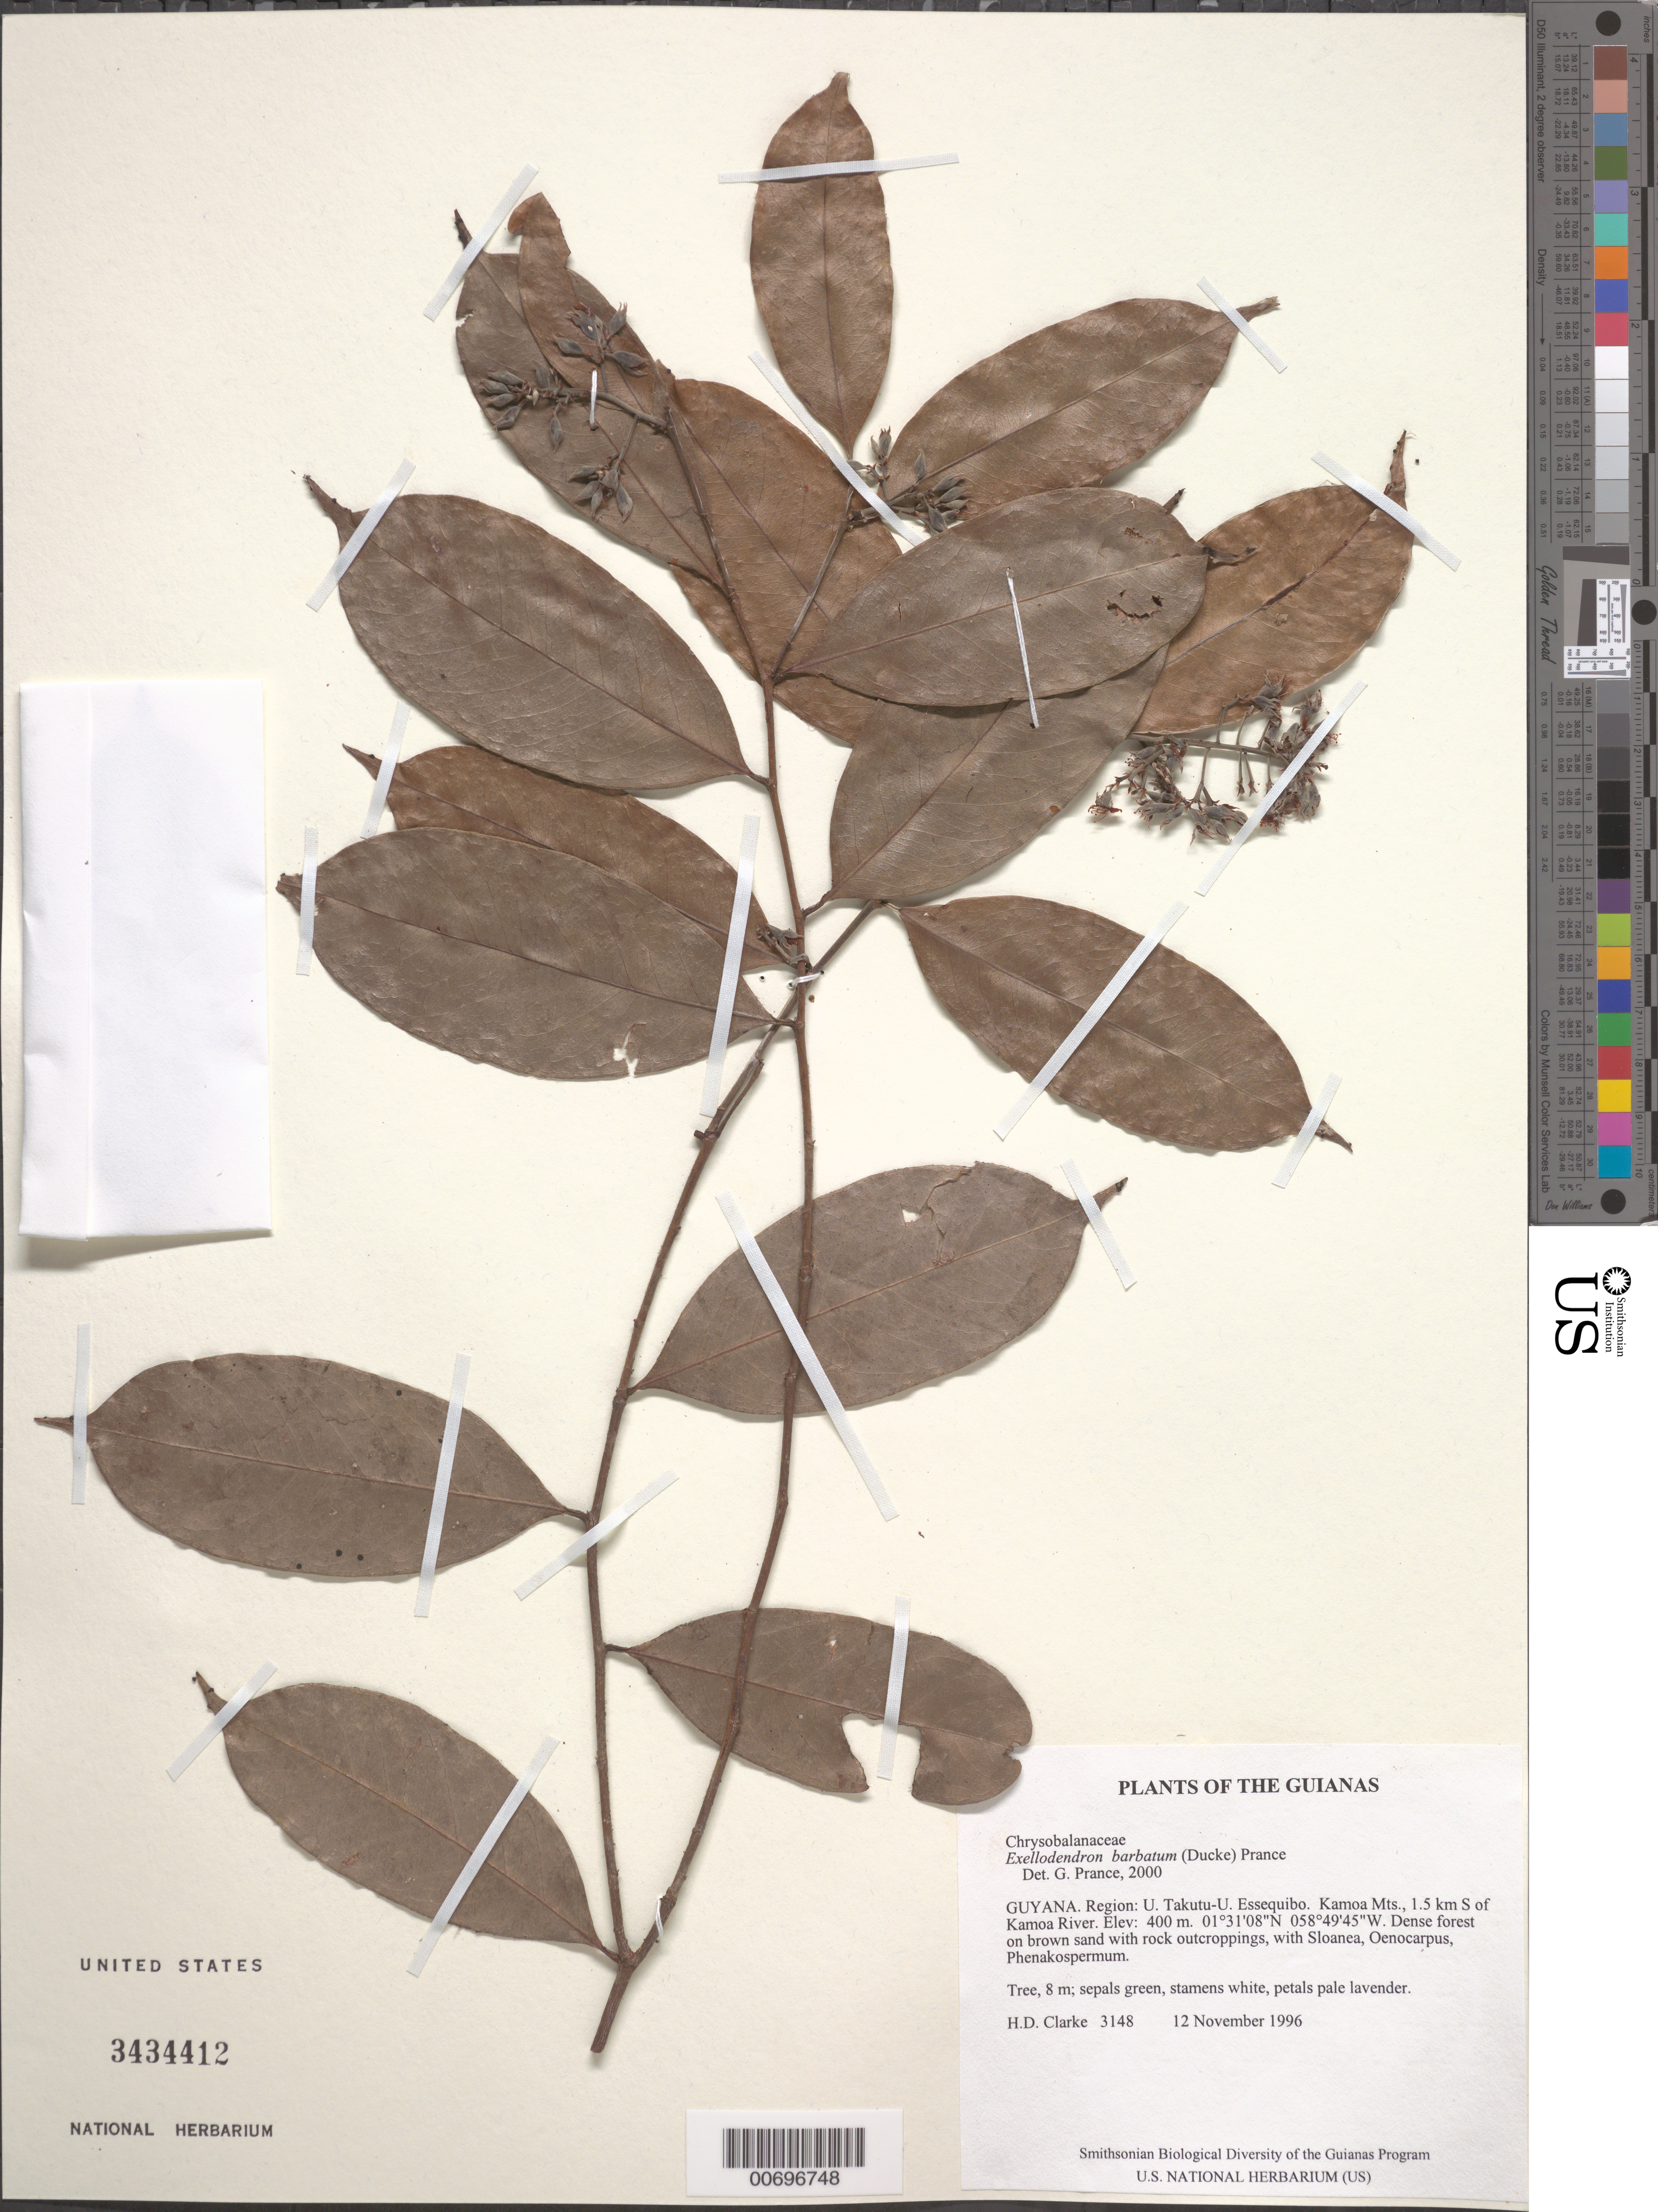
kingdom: Plantae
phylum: Tracheophyta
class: Magnoliopsida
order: Malpighiales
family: Chrysobalanaceae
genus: Exellodendron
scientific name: Exellodendron barbatum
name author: (Ducke) Prance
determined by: Prance, G. T.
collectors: H. D. Clarke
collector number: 3148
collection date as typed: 12 November 1996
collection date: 1996-11-12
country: Guyana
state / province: U. Takutu-U. Essequibo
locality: Kamoa Mts., 1.5 km S of Kamoa River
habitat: Dense forest on brown sand with rock outcroppings, with Sloanea, Oenocarpus, Phenakospermum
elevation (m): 400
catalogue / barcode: US 3434412